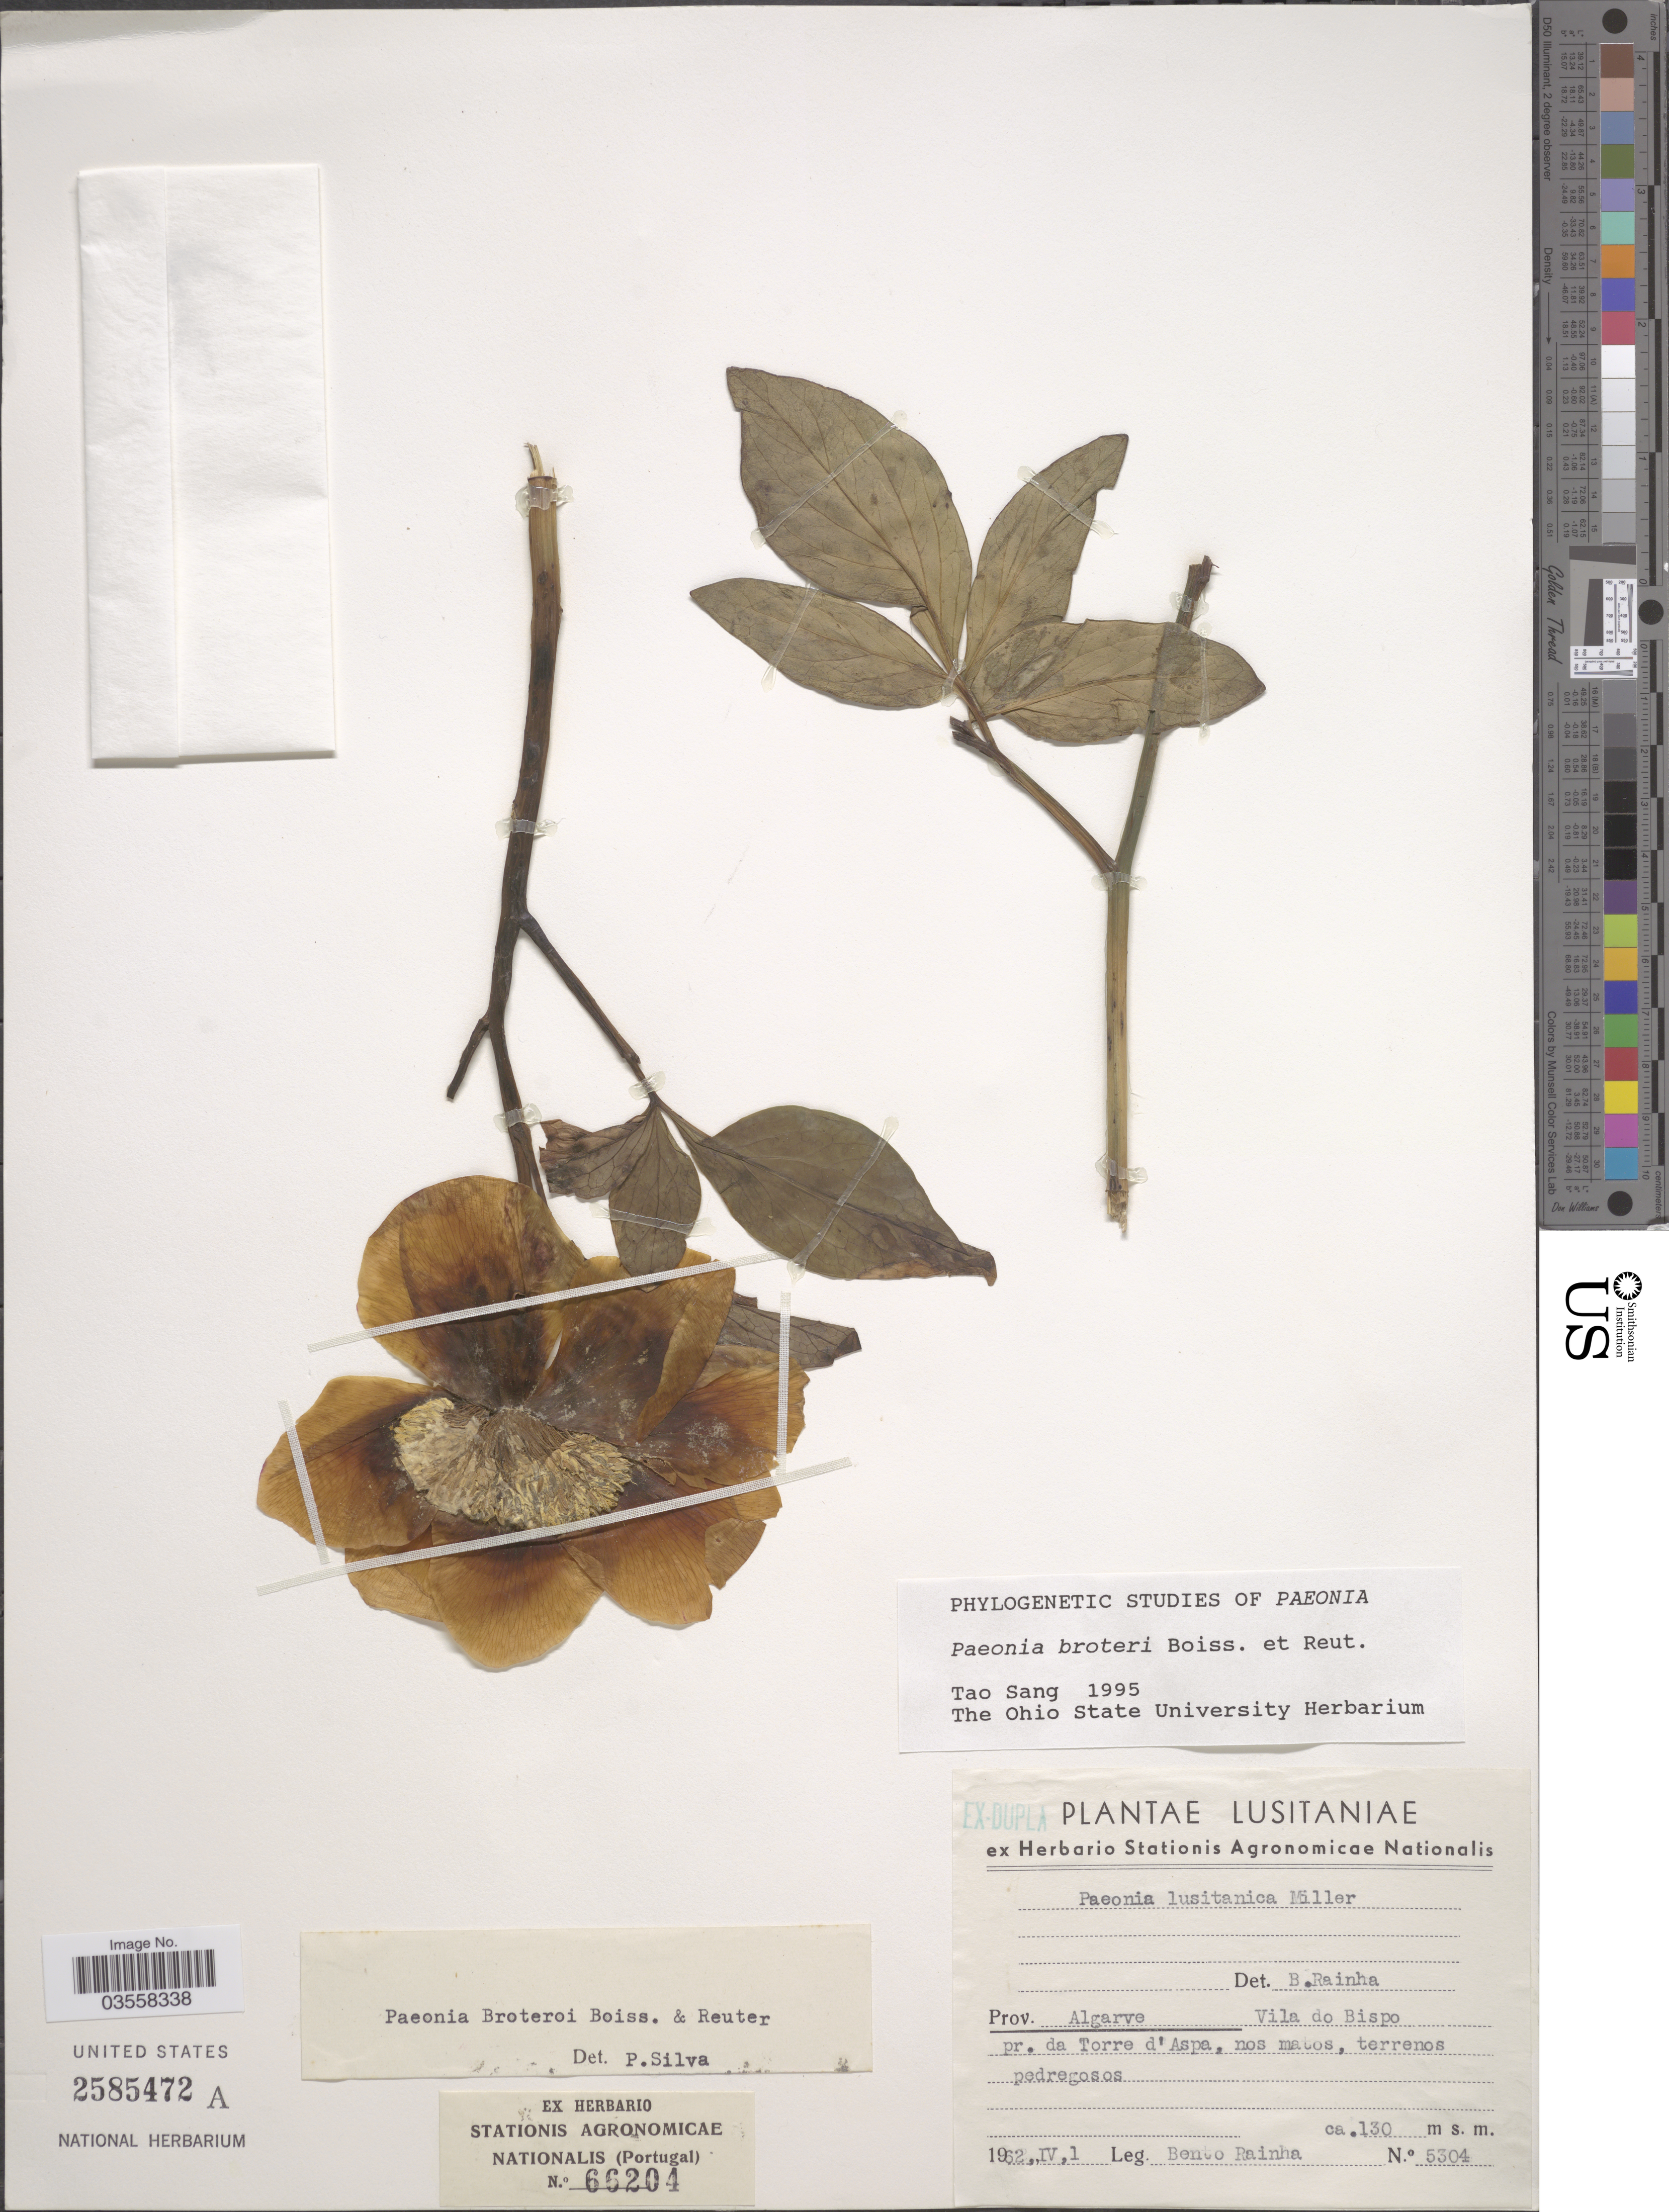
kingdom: Plantae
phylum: Tracheophyta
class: Magnoliopsida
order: Saxifragales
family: Paeoniaceae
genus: Paeonia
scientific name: Paeonia broteri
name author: Boiss. & Reut.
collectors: B. Rainha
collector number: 5304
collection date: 1962-04-01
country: Portugal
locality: Lusitaniæ. Prov. Algarve. Vila do Bispo pr. da Torre d'Aspa, nos matos, terrenos pedregosos.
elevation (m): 130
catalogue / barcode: US 2585472A